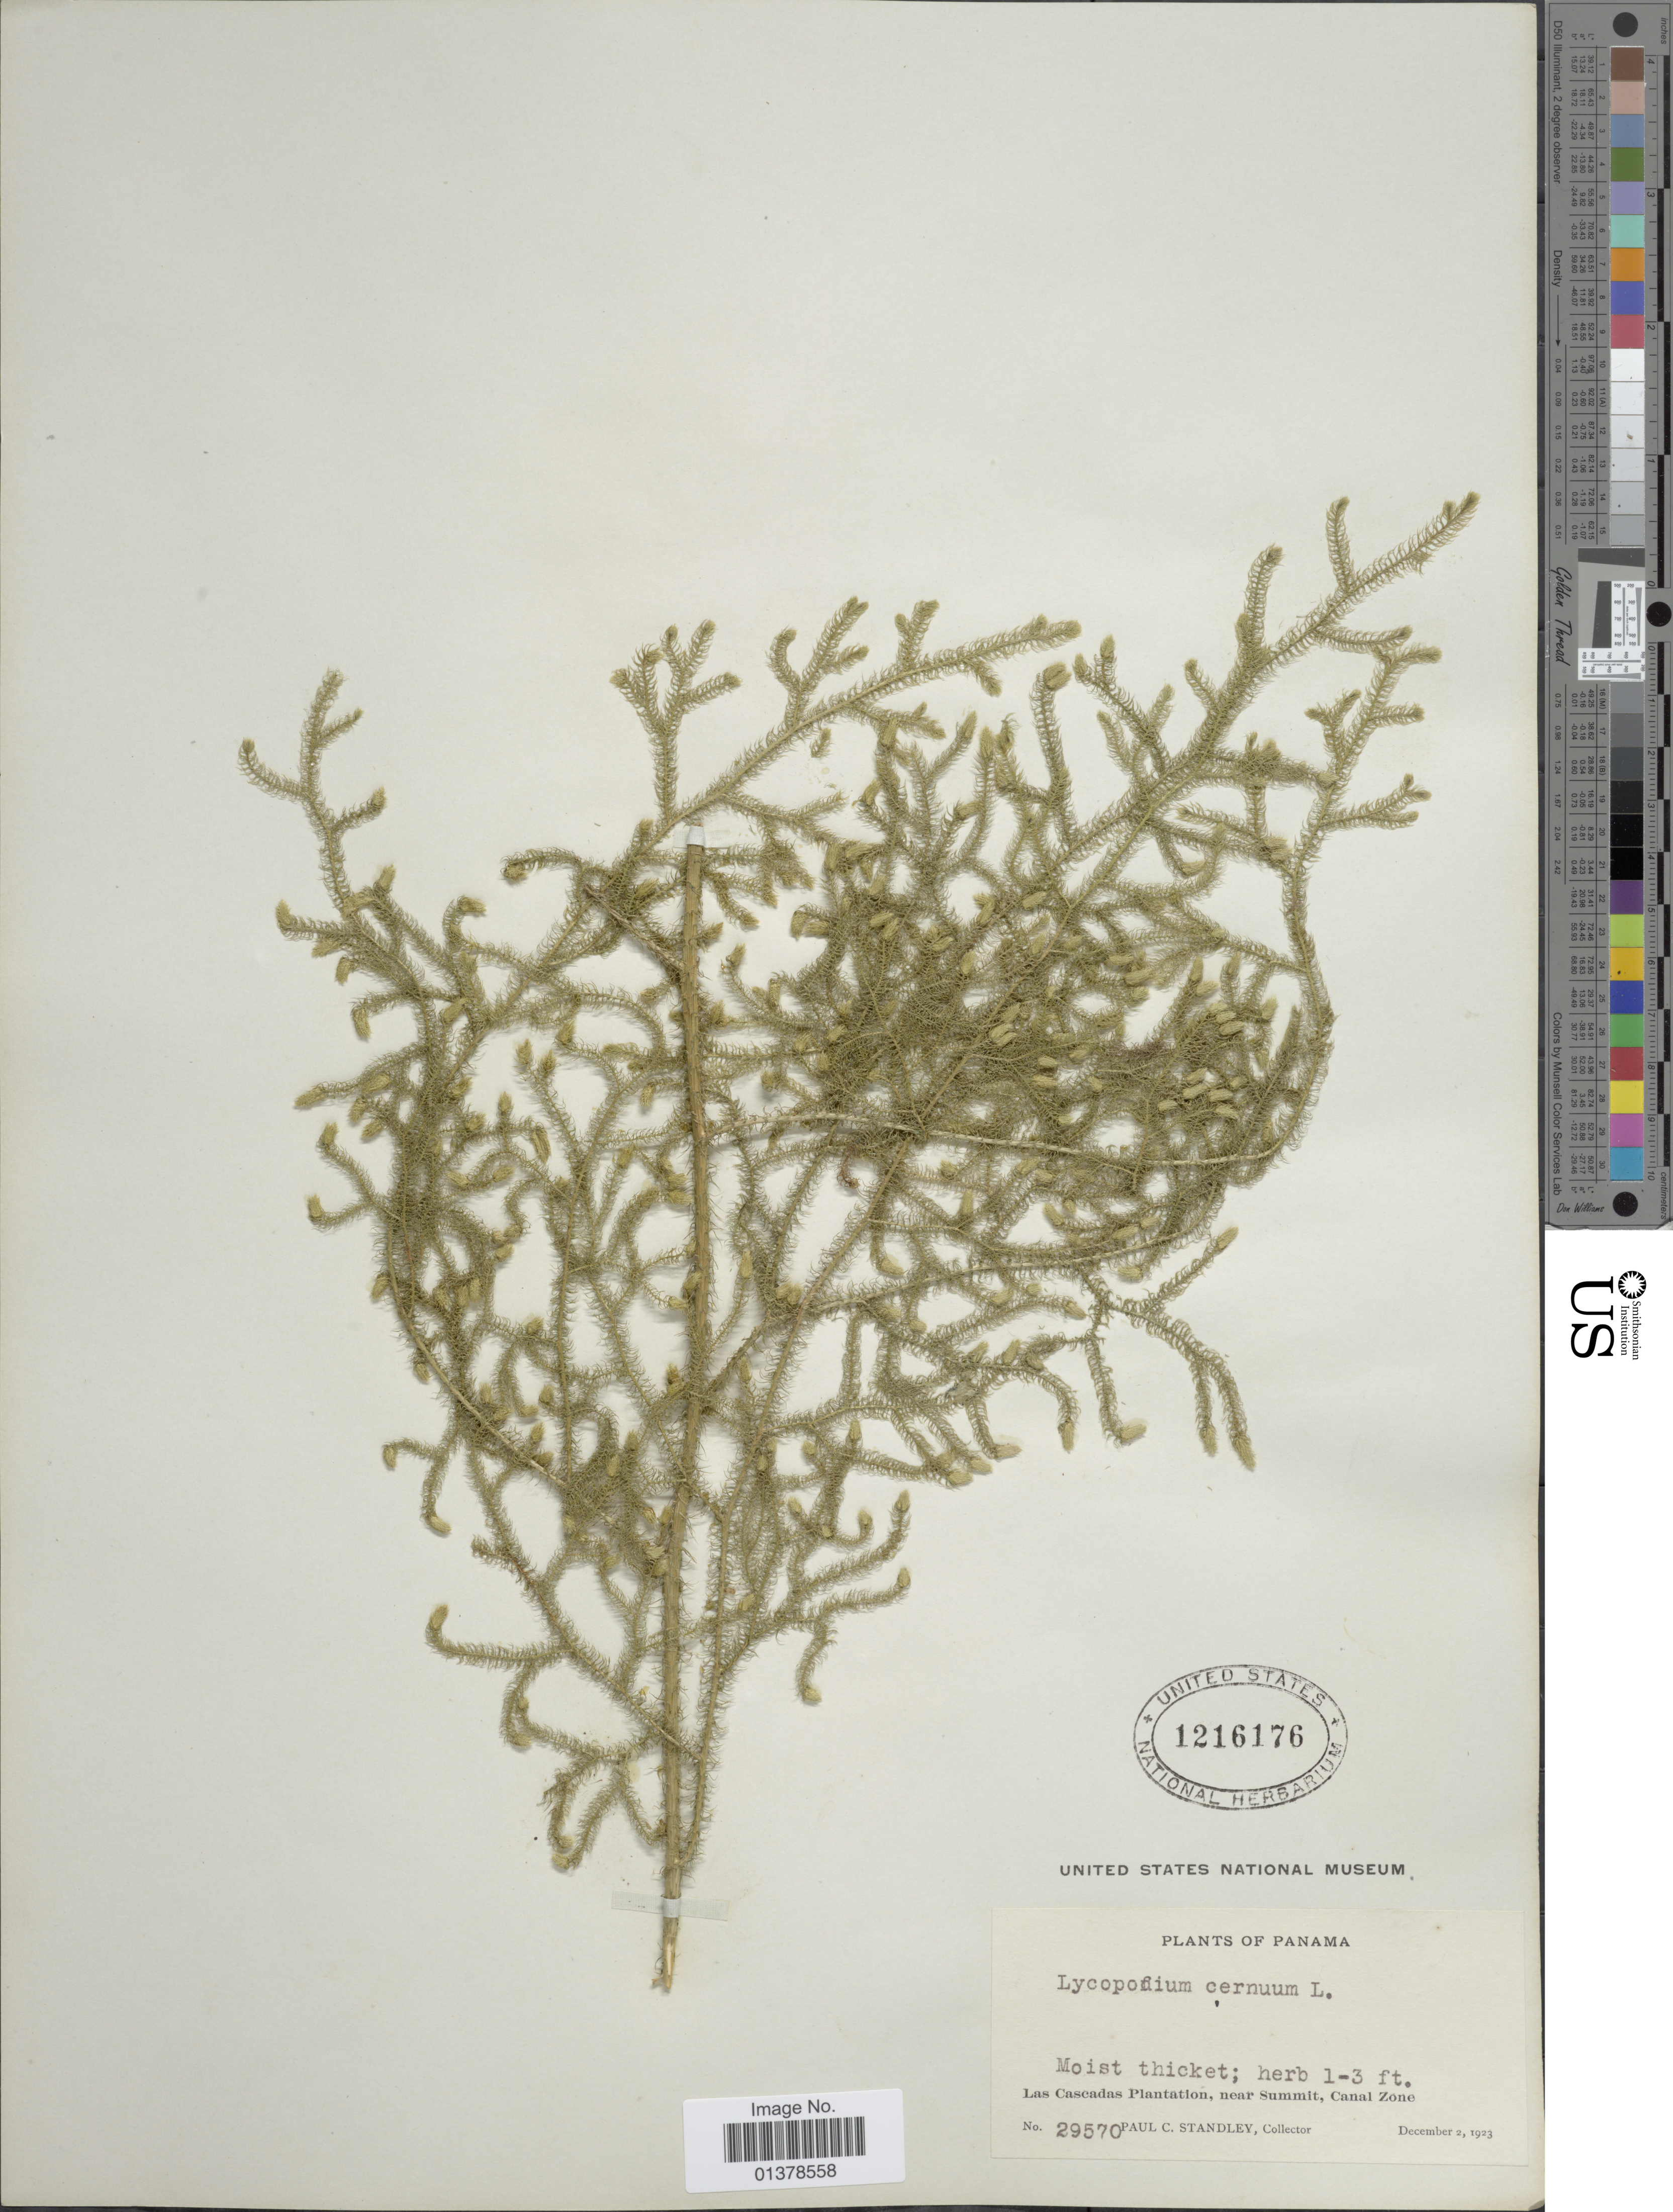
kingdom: Plantae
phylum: Tracheophyta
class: Lycopodiopsida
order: Lycopodiales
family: Lycopodiaceae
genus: Palhinhaea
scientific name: Palhinhaea cernua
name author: (L.) Vasc. & Franco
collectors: P. C. Standley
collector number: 29570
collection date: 1923-12-02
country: Panama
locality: Las Cascadas plantation, near summit , Canal Zone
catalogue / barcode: US 1216176